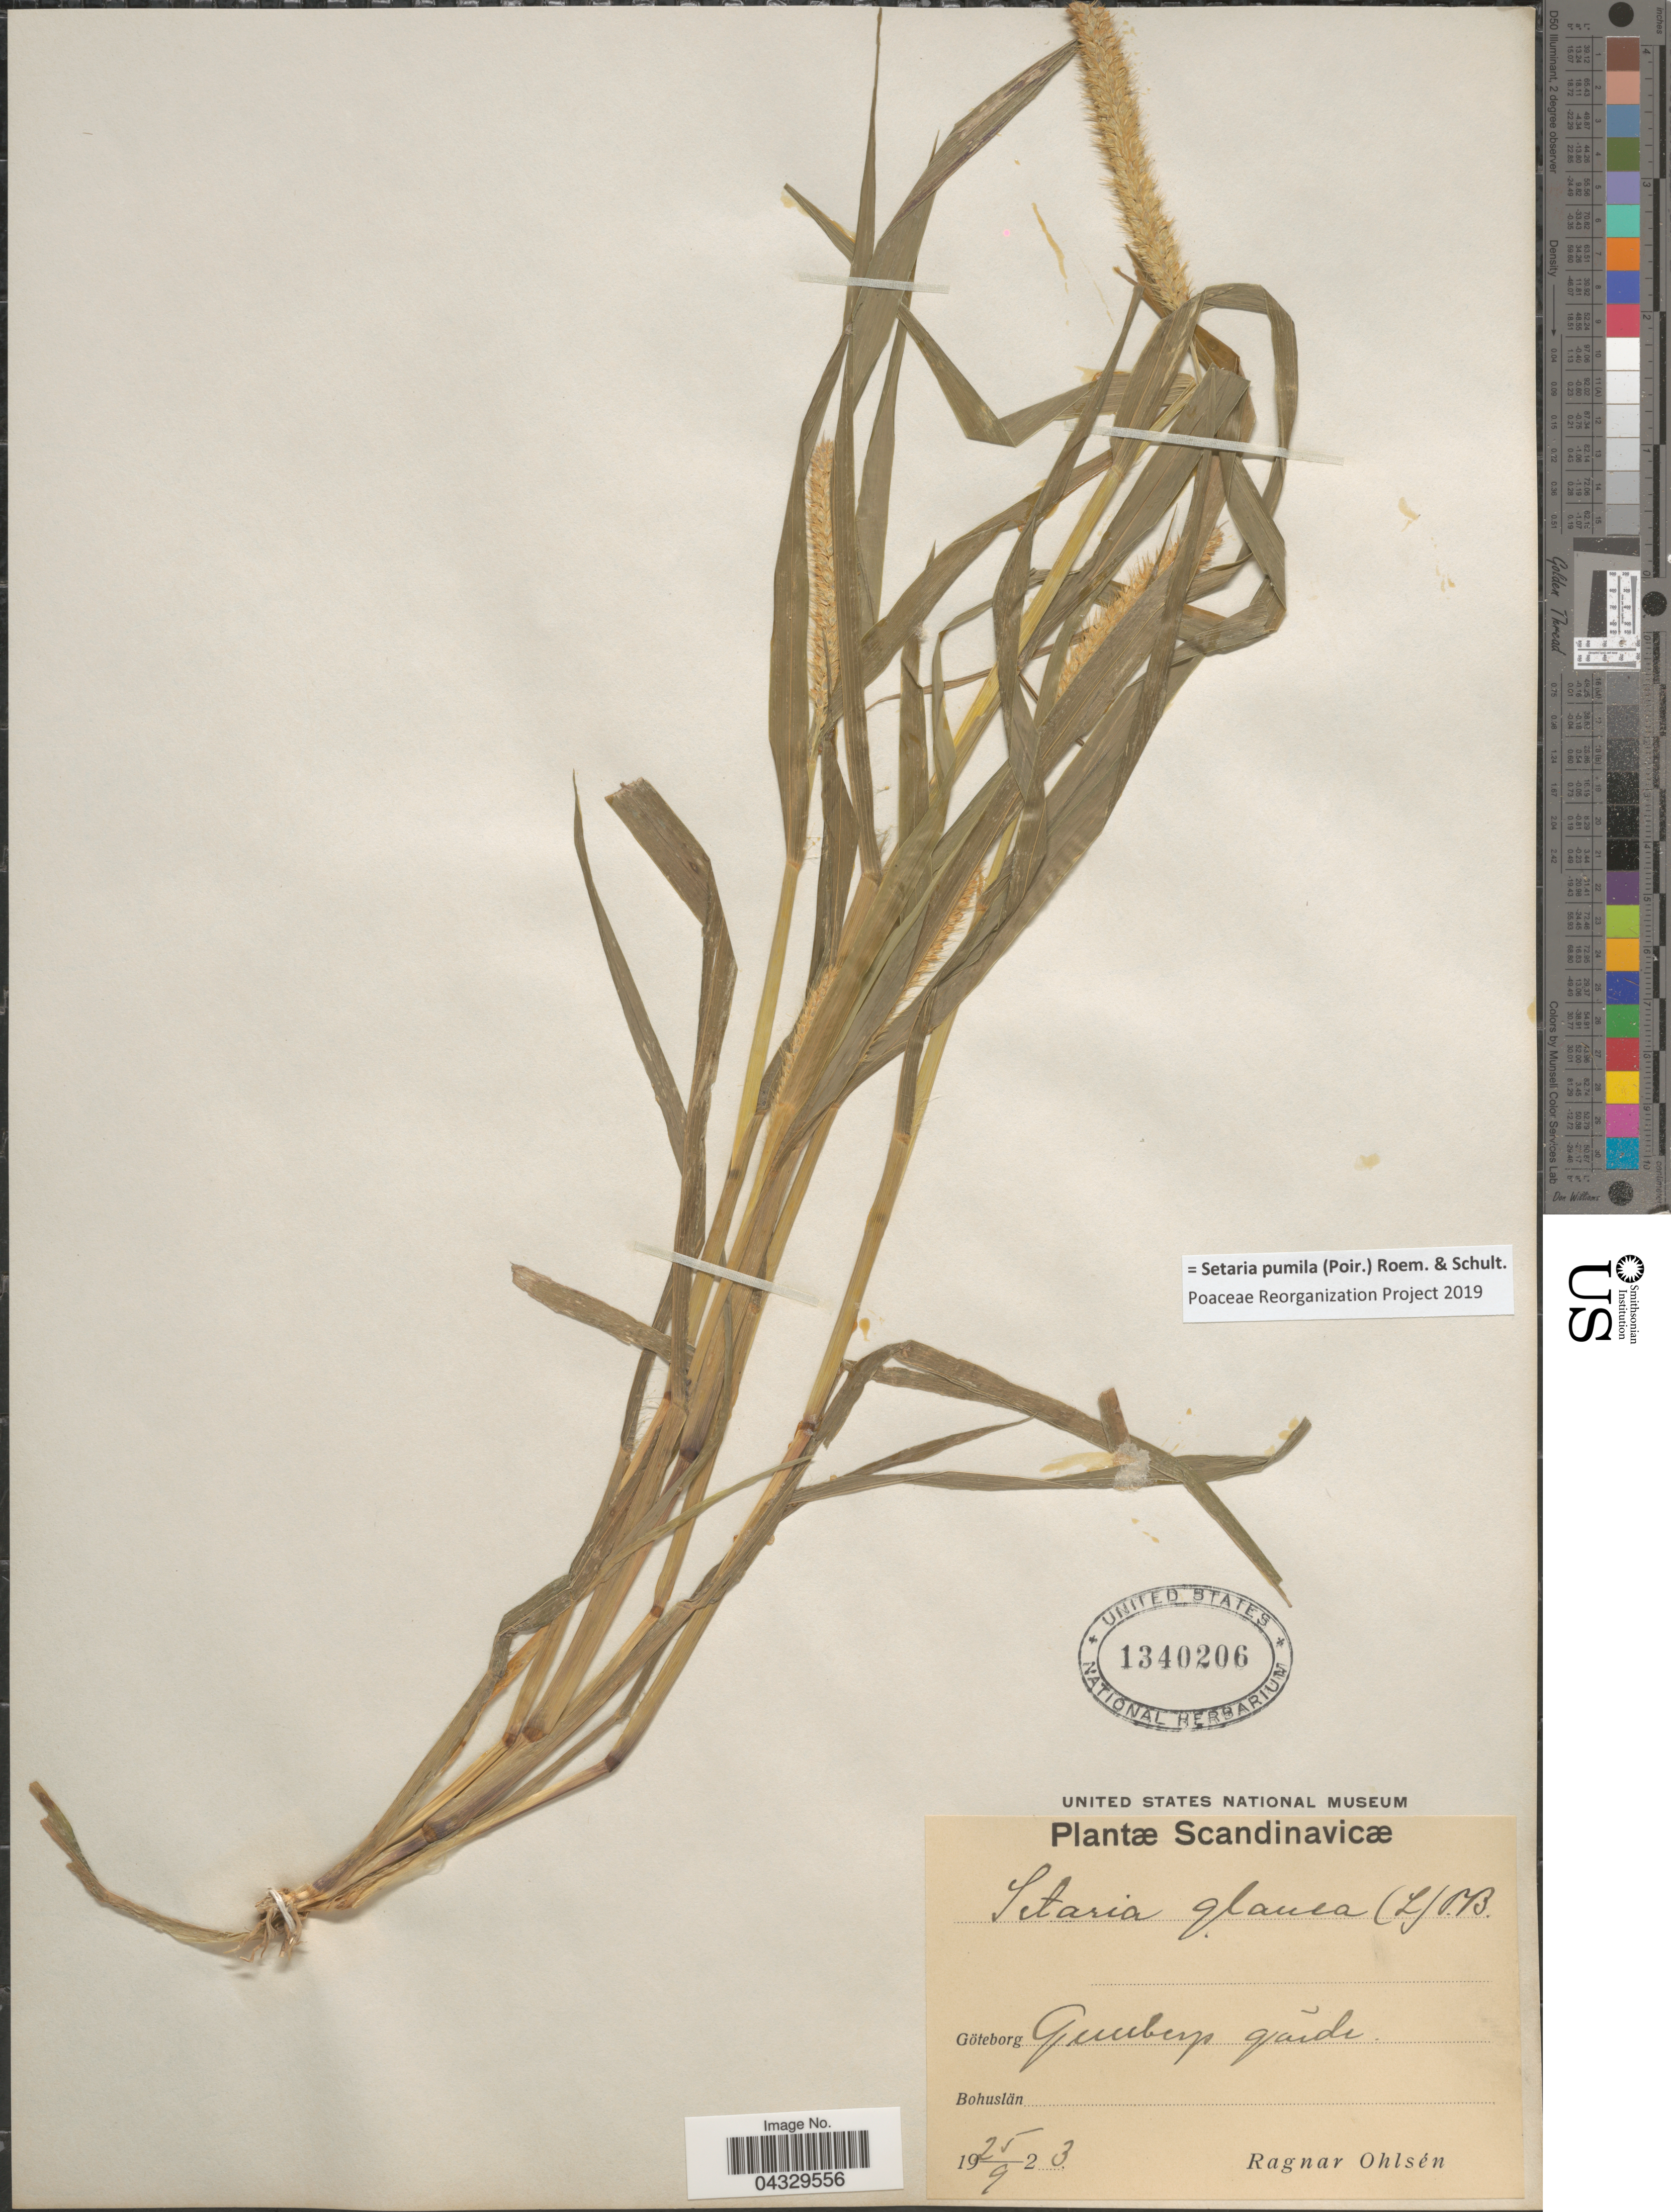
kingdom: Plantae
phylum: Tracheophyta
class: Liliopsida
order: Poales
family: Poaceae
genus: Setaria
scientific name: Setaria pumila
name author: (Poir.) Roem. & Schult.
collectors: R. Ohlsén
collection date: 1923-09-25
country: Sweden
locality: Scandinavicæ. Göteborg Gullbergs garde. Bohuslän.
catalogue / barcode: US 1340206